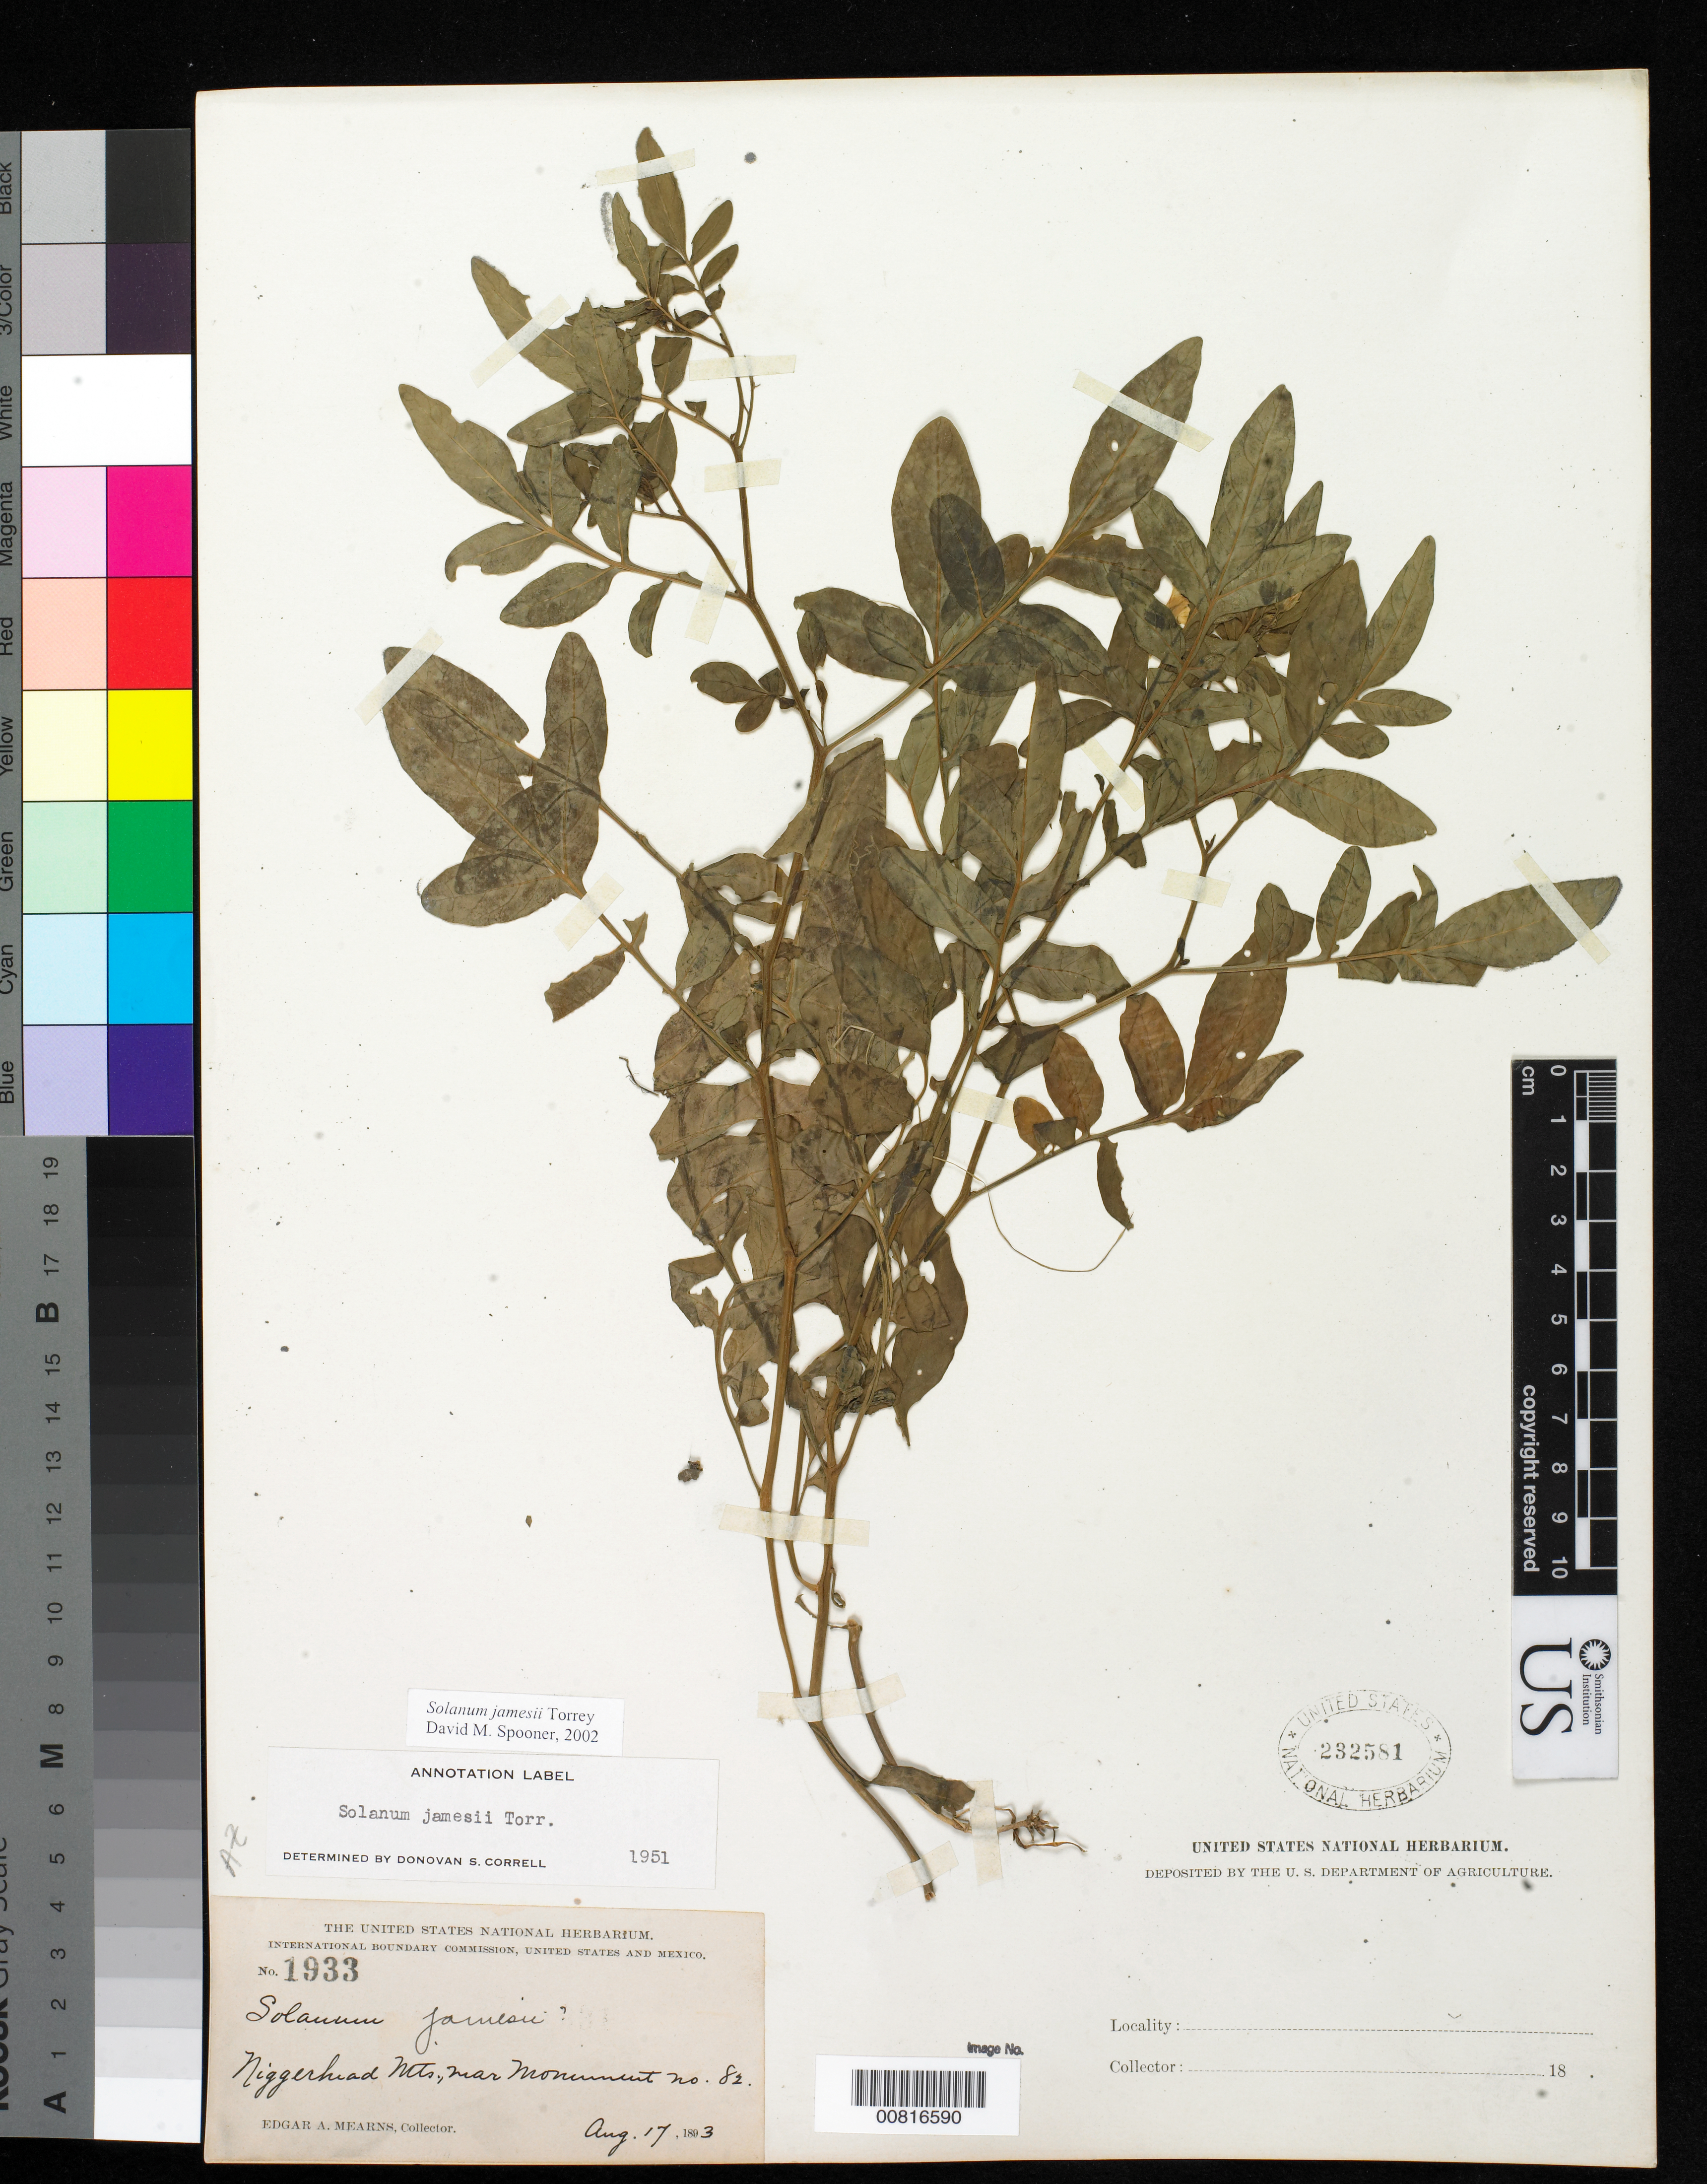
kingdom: Plantae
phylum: Tracheophyta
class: Magnoliopsida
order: Solanales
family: Solanaceae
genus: Solanum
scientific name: Solanum jamesii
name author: Torr.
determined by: Spooner, D. M., (PTIS)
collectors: E. A. Mearns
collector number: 1933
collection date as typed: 17 Aug 1893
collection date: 1893-08-17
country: United States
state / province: Arizona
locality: Niggerhead Mts., near monument no. 82.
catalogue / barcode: US 232581